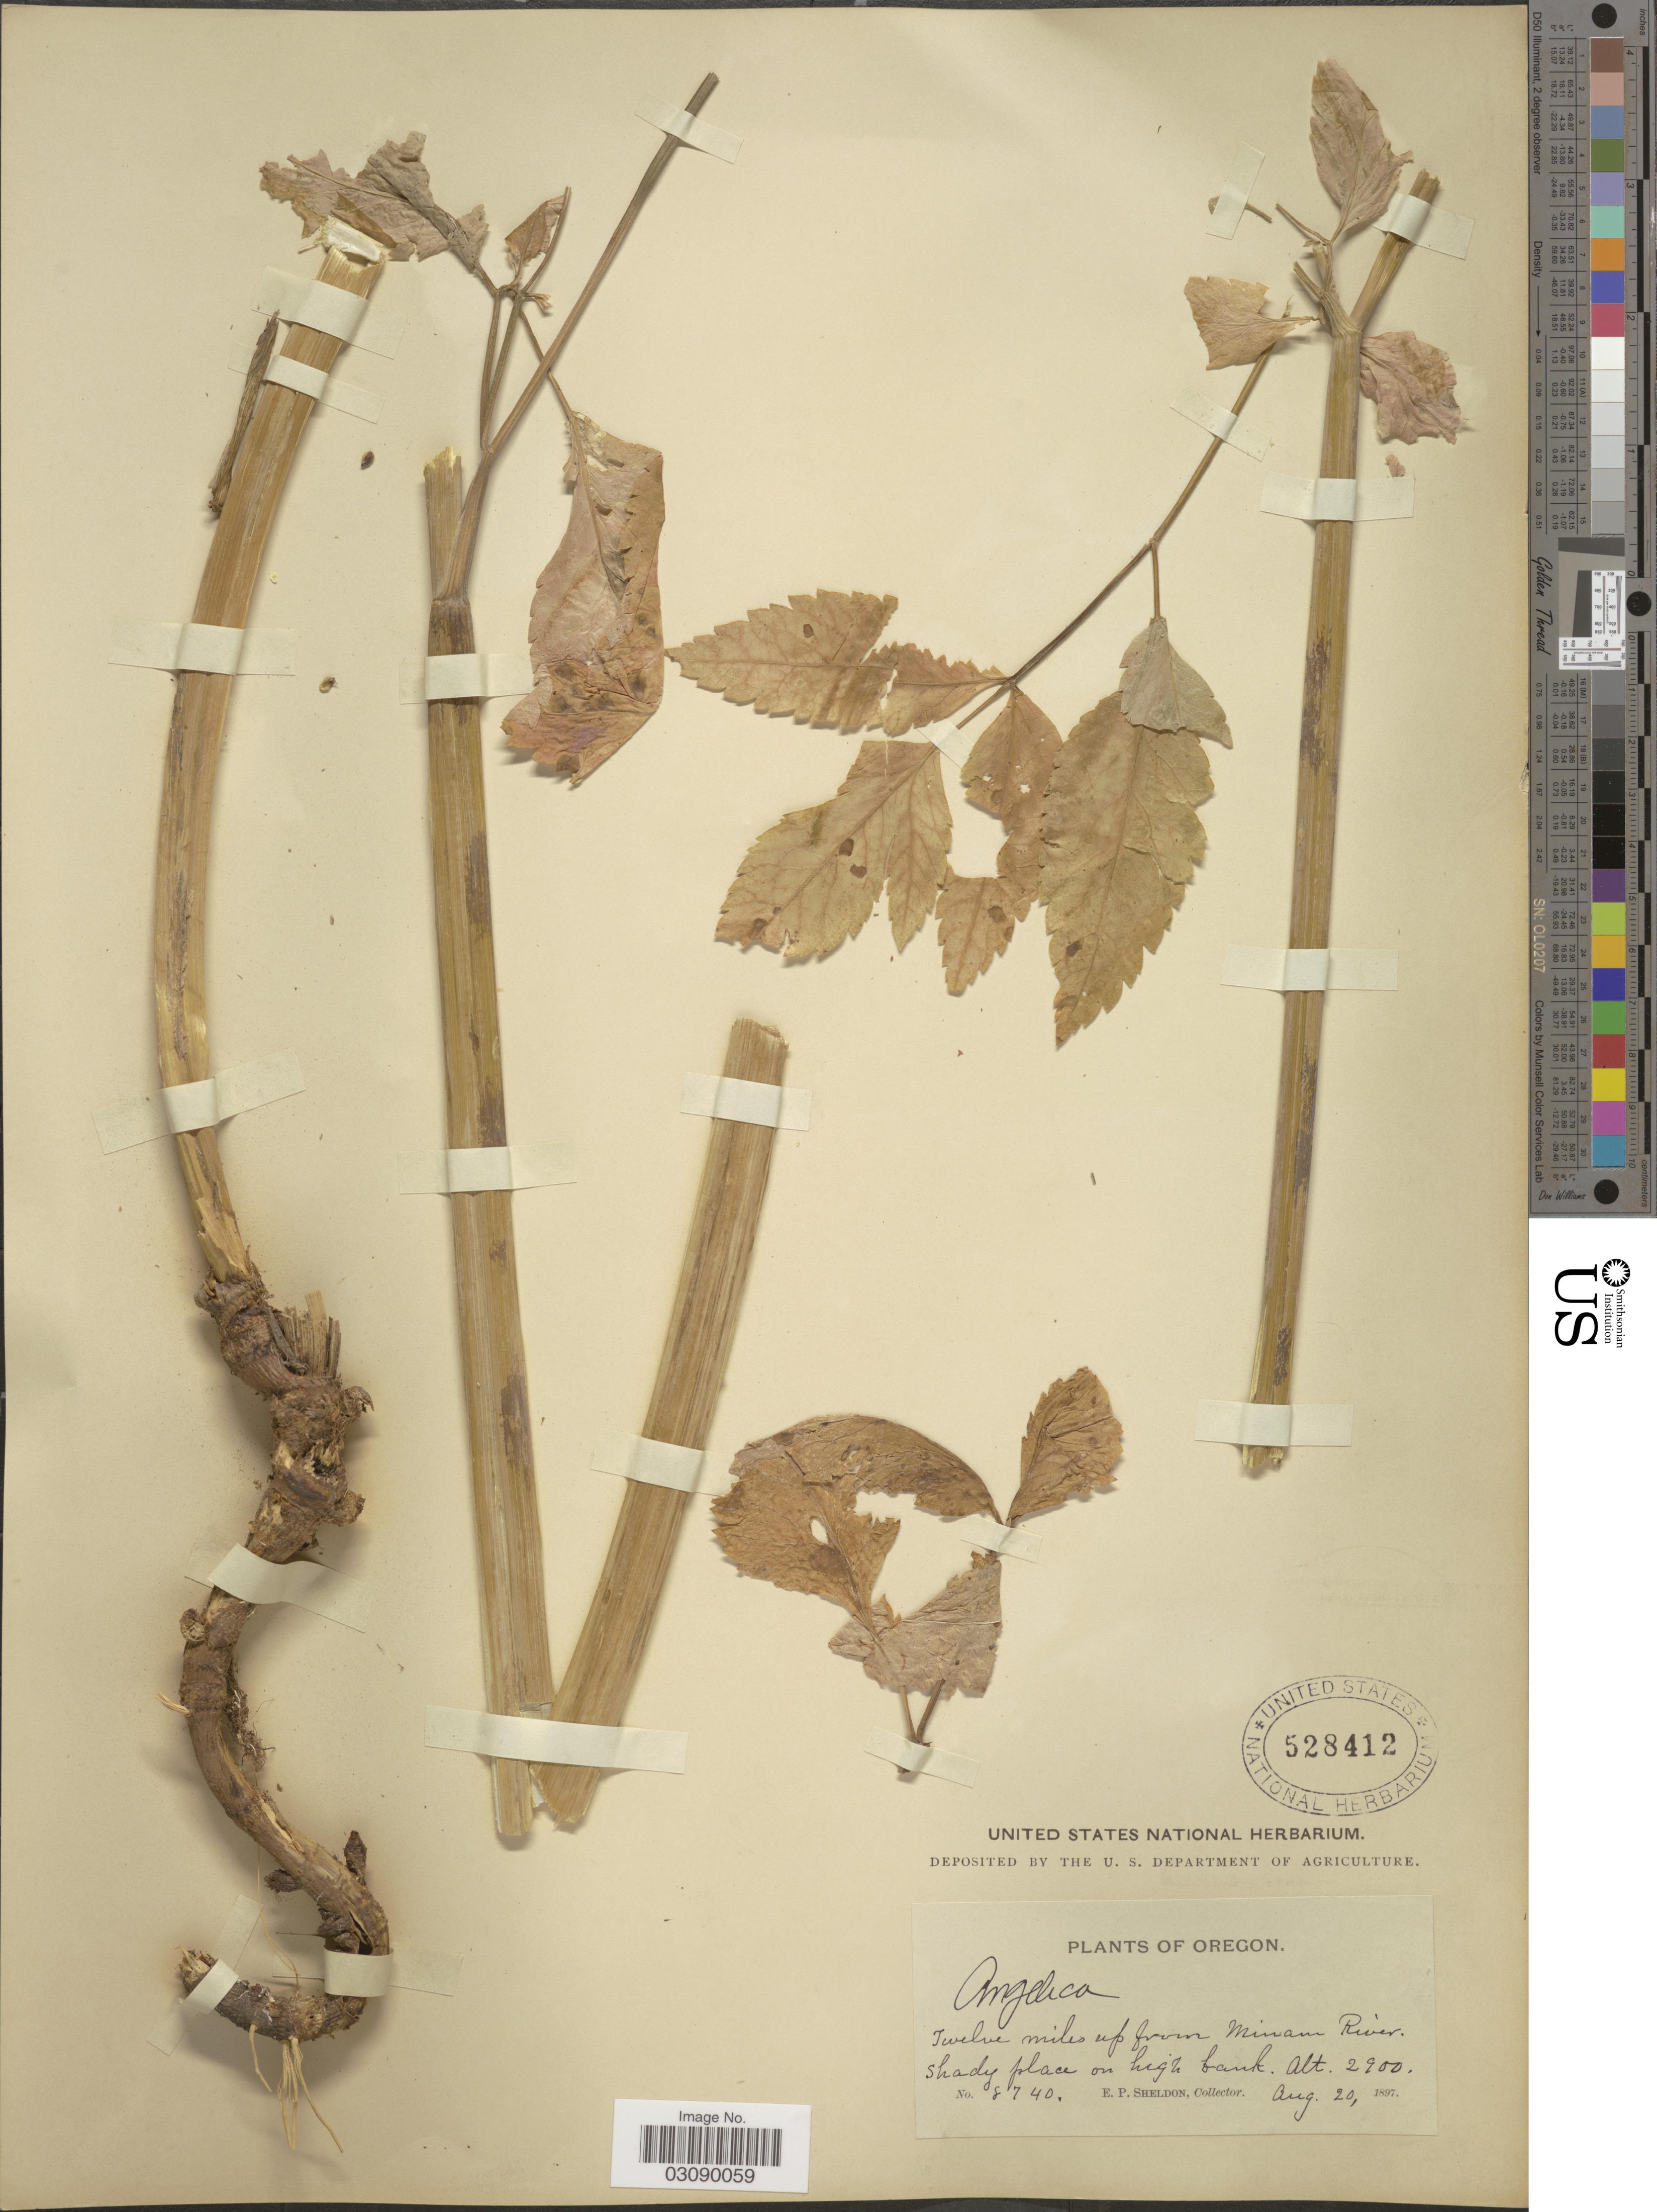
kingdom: Plantae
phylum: Tracheophyta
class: Magnoliopsida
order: Apiales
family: Apiaceae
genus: Angelica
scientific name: Angelica arguta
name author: Nutt.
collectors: E. P. Sheldon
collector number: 8740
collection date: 1897-08-20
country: United States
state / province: Oregon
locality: Twelve miles up from Minam River.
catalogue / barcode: US 528412